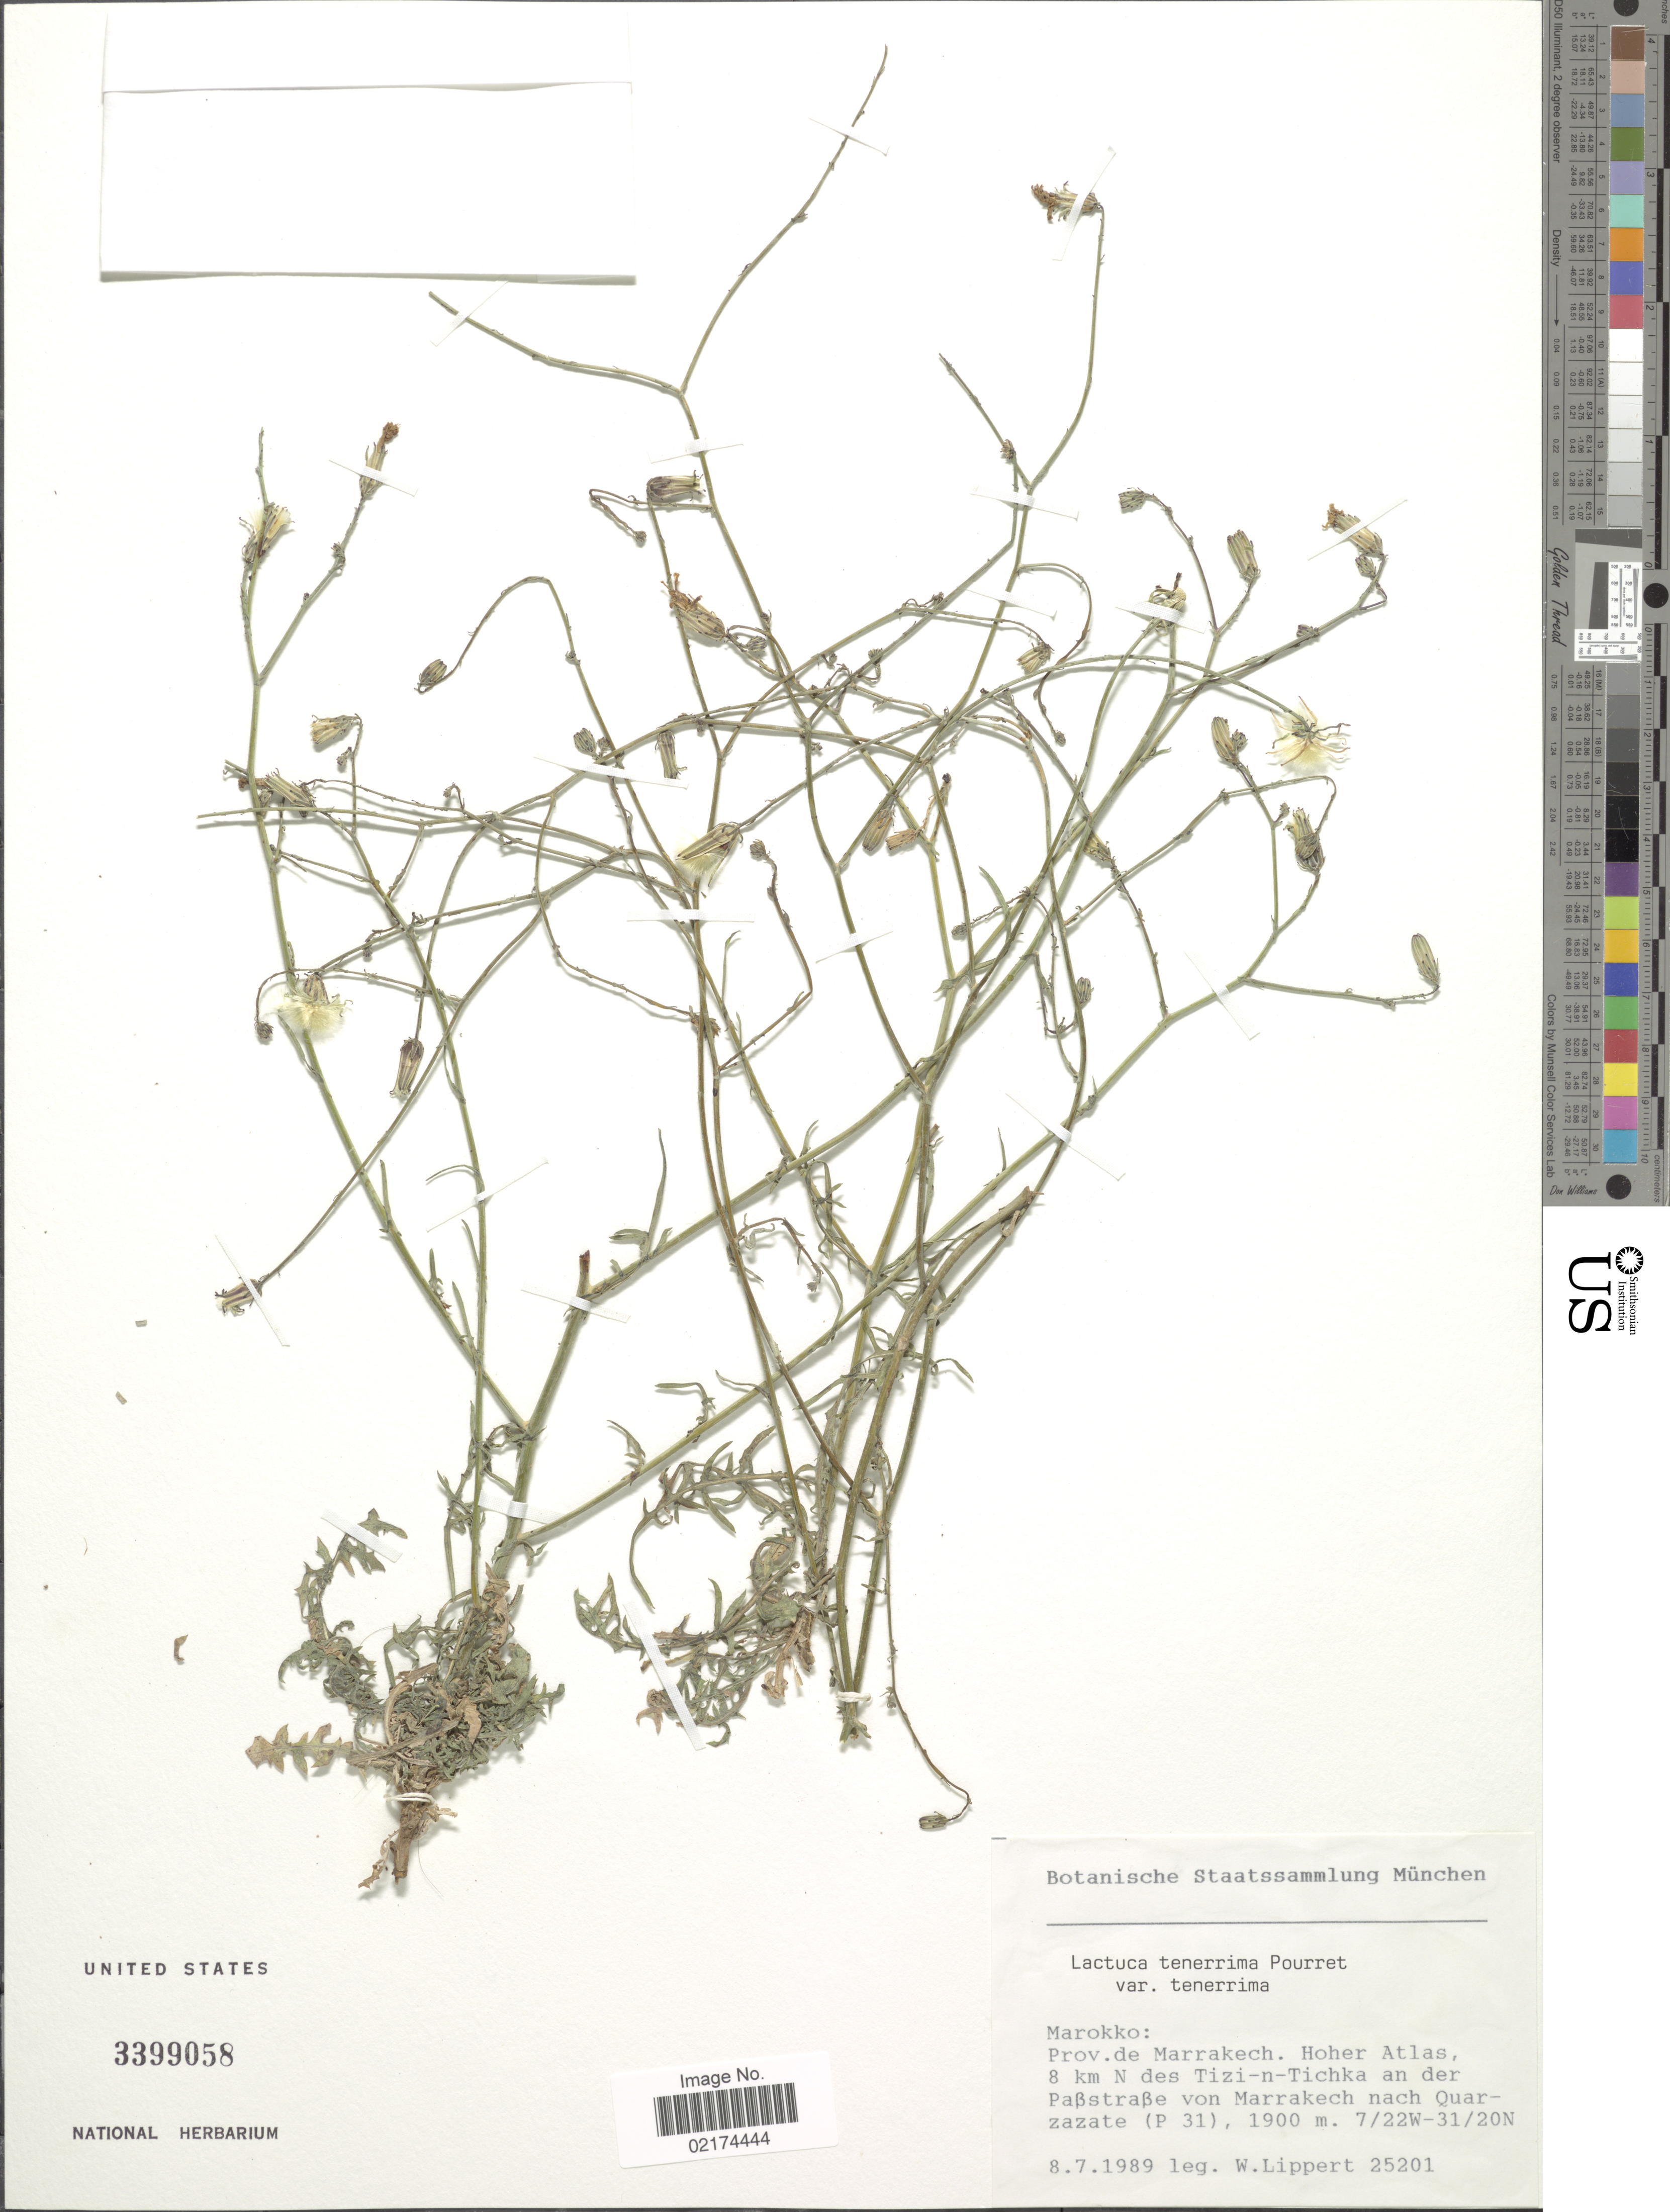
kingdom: Plantae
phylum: Tracheophyta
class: Magnoliopsida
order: Asterales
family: Asteraceae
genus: Lactuca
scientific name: Lactuca tenerrima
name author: Pourr.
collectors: W. Lippert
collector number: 25201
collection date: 1989-07-08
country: Morocco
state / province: Marrakech-Tensift-Al Haouz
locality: Prov. de Marrakech. Hoher Atlas, 8 km N des Tizi-n-Tichka an der Pabstrabe von Marrakech nach Quarzazate (P31)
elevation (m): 1900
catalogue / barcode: US 3399058